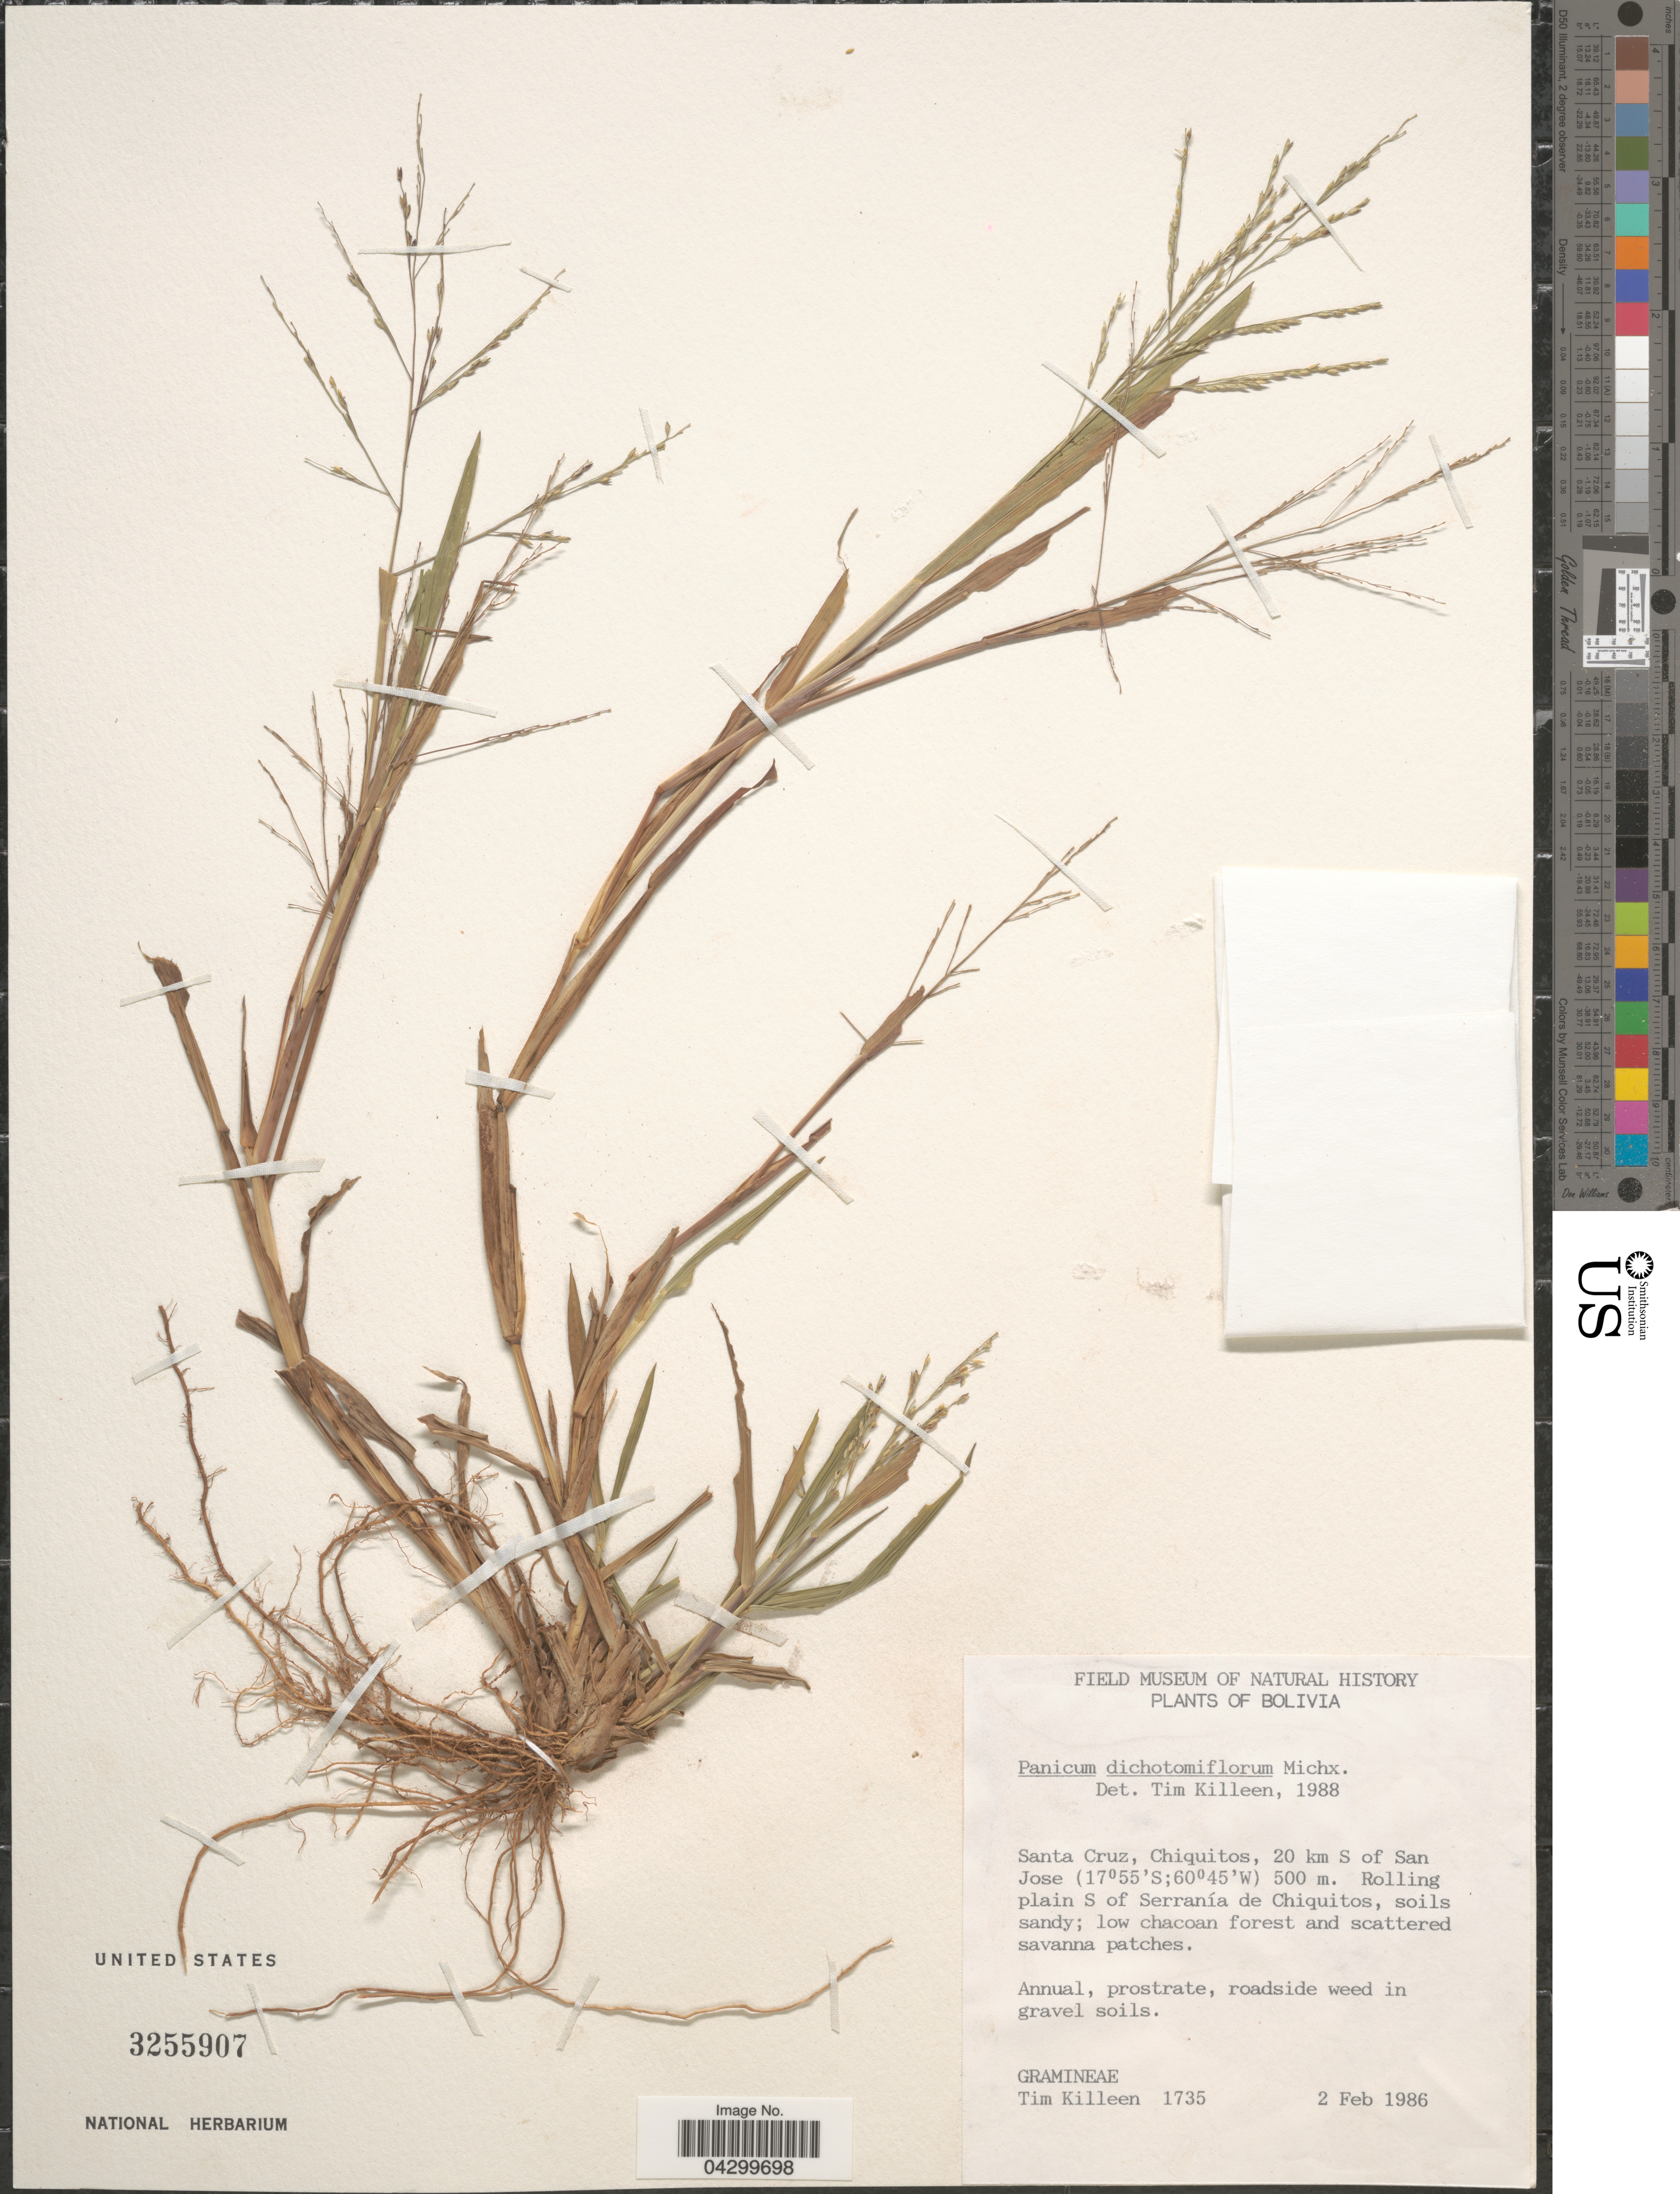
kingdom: Plantae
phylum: Tracheophyta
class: Liliopsida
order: Poales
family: Poaceae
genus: Panicum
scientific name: Panicum dichotomiflorum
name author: Michx.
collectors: T. J. Killeen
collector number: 1735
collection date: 1986-02-02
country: Bolivia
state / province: Santa Cruz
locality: Chiquitos, 20 km S of San Jose. Rolling plain S of Serranía de Chiquitos, soils sandy; low chacoan forest and scattered savanna patches.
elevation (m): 500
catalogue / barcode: US 3255907